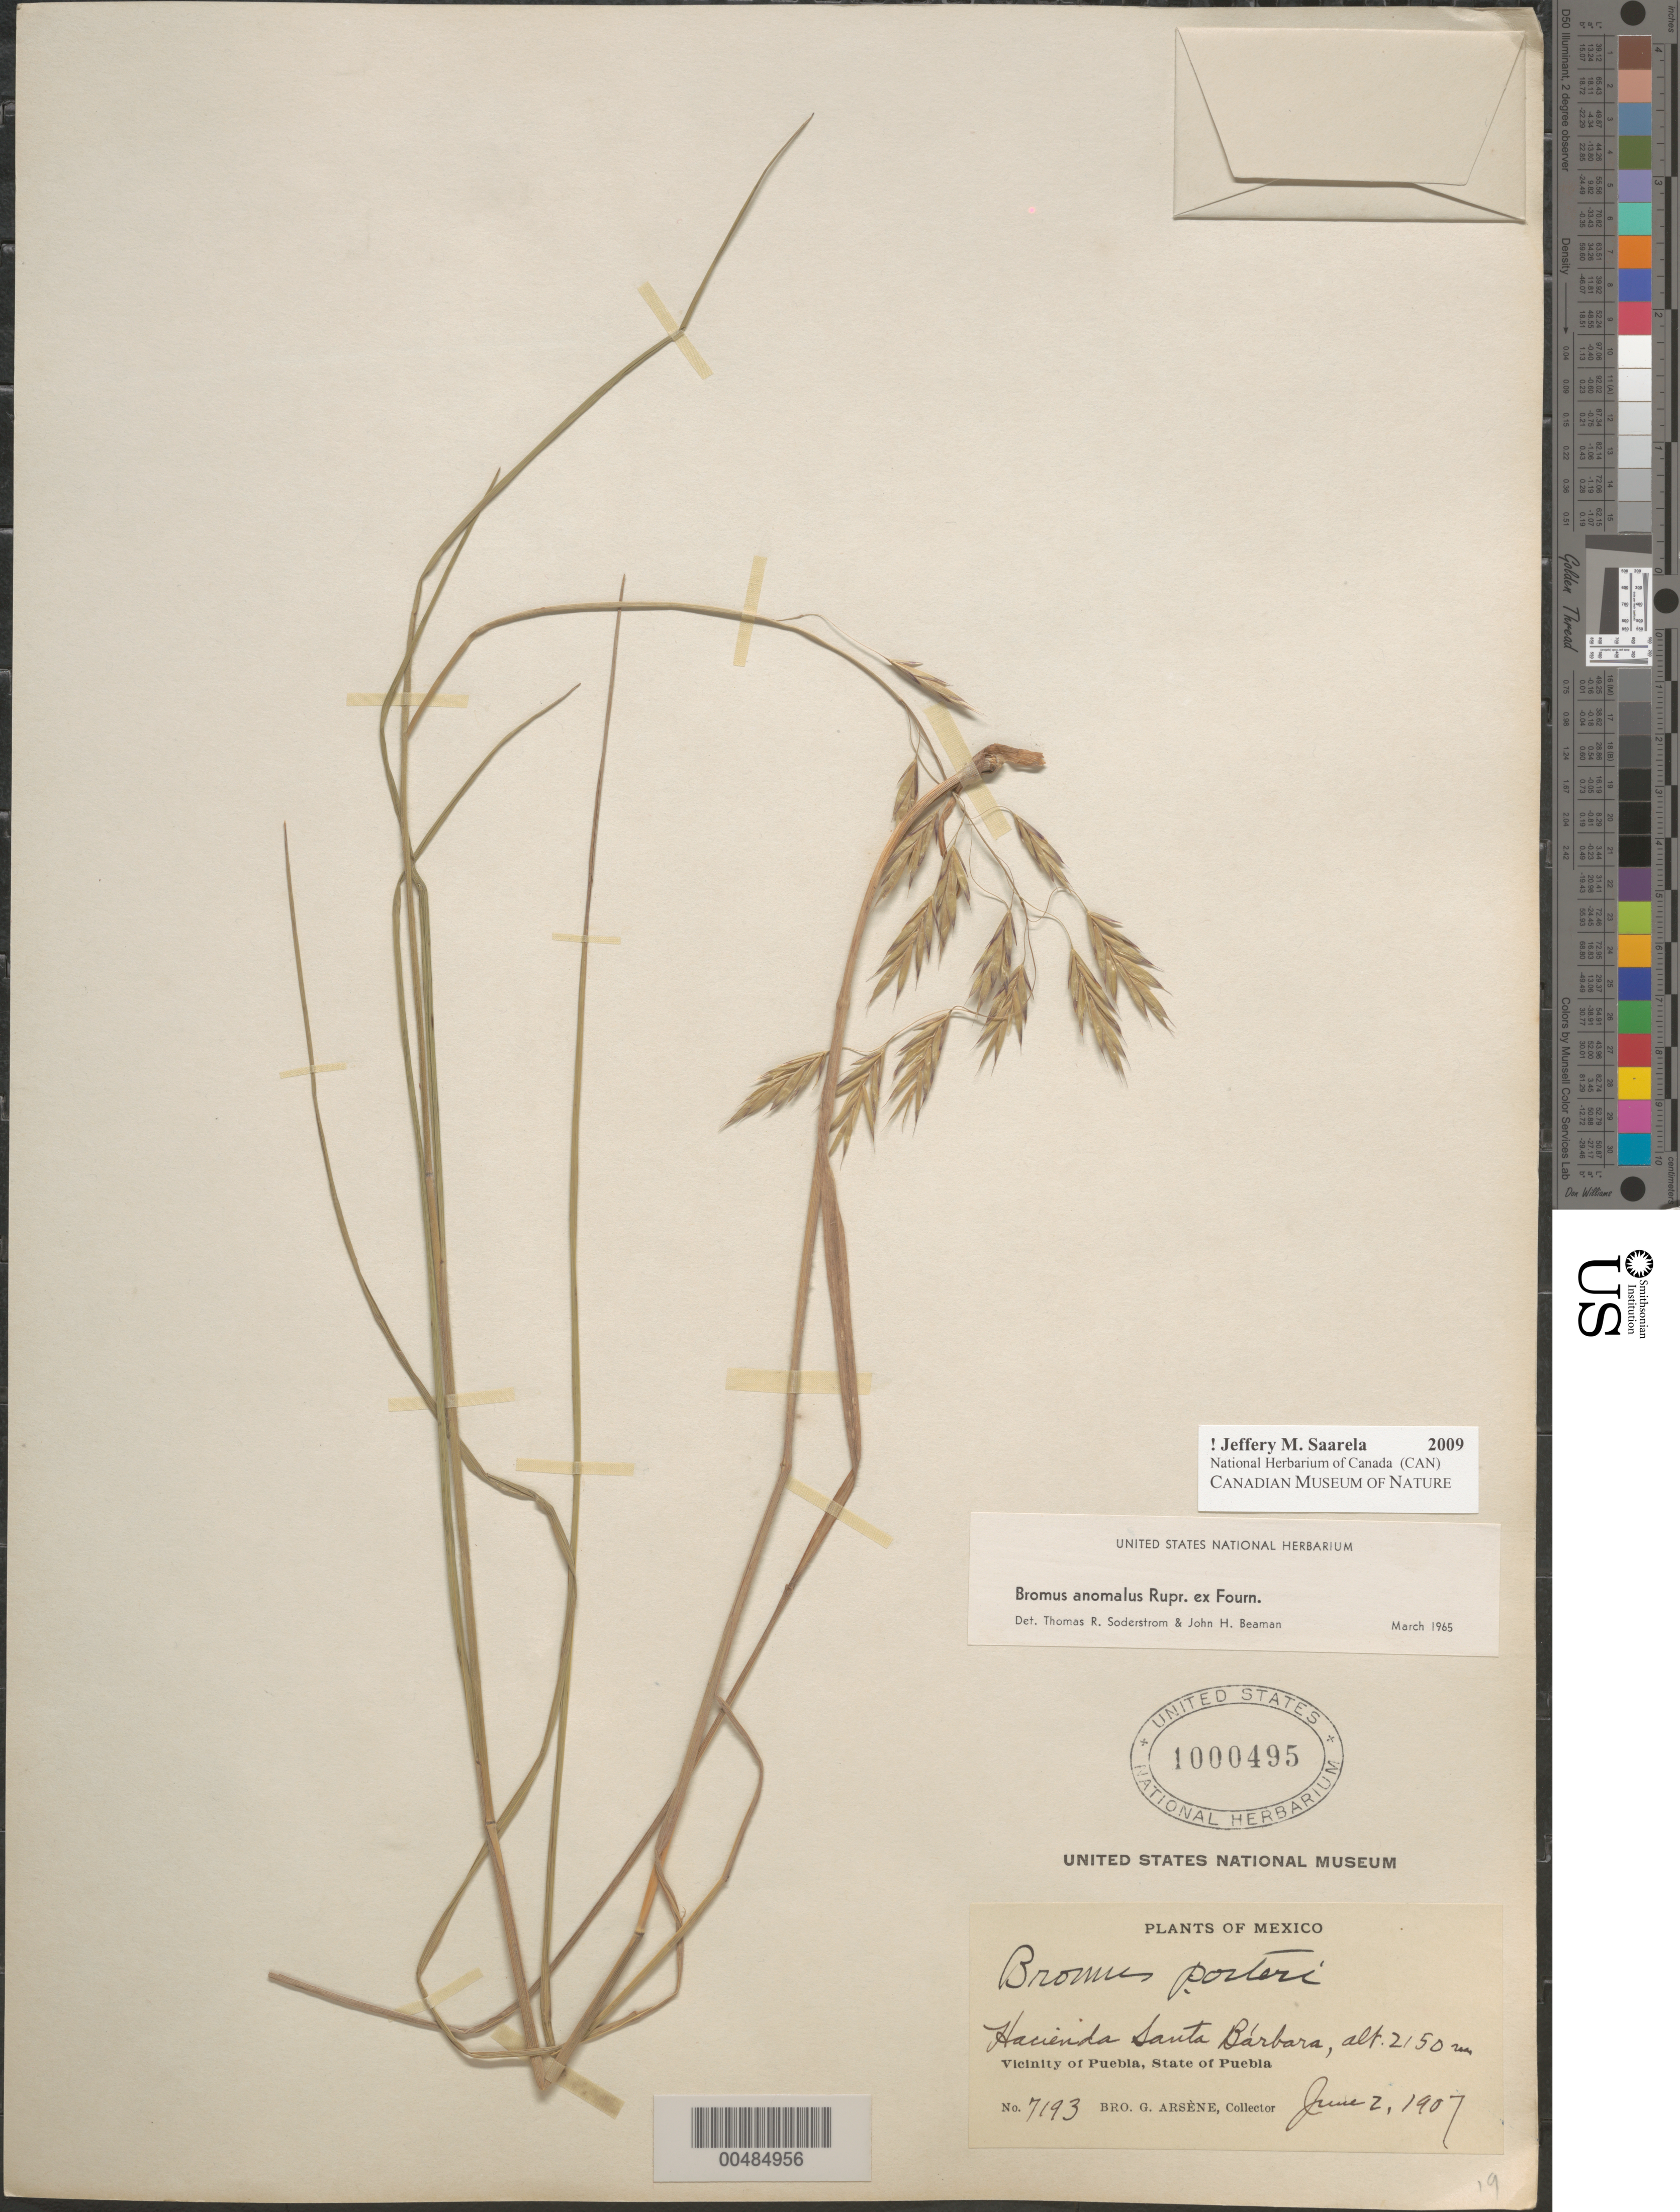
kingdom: Plantae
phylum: Tracheophyta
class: Liliopsida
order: Poales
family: Poaceae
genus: Bromus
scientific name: Bromus carinatus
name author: Hook. & Arn.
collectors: Bro. G. Arsène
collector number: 7193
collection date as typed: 2 Jun 1907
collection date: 1907-06-02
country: Mexico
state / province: Puebla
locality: Hacienda Santa Barbara, vicinity of Puebla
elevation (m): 2150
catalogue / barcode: US 1000495